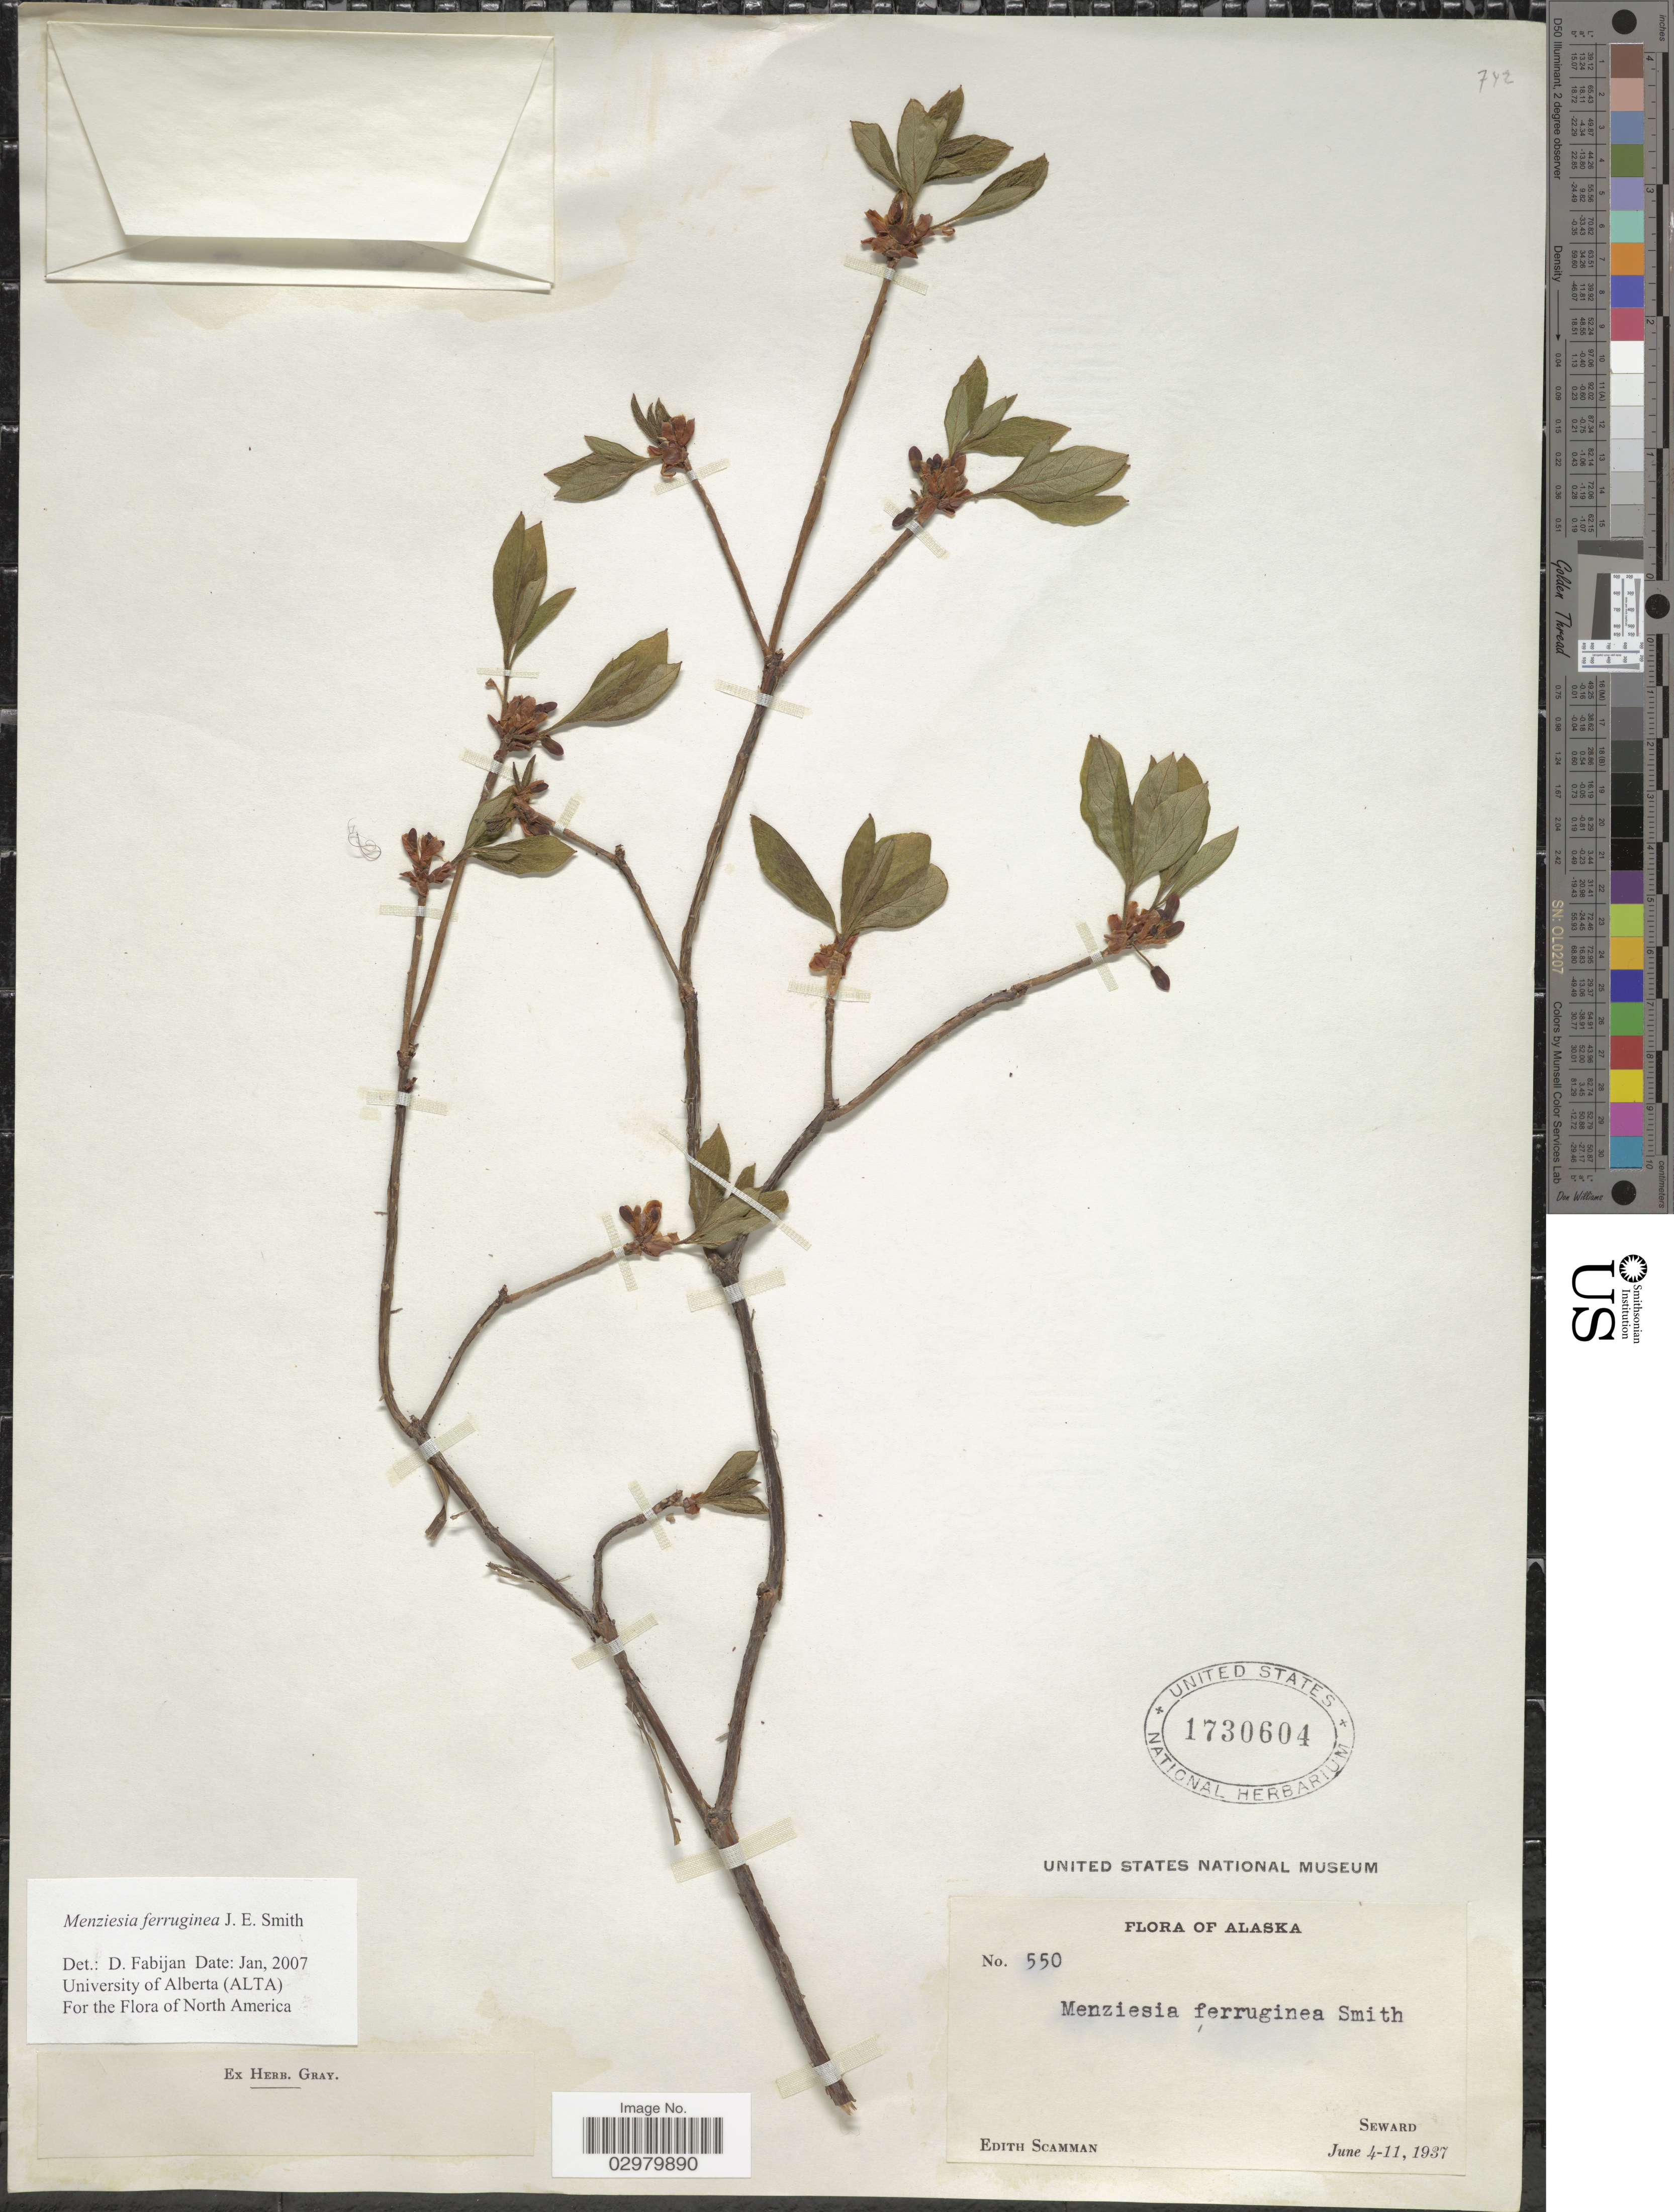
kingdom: Plantae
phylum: Tracheophyta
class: Magnoliopsida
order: Ericales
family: Ericaceae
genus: Menziesia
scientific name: Menziesia ferruginea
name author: Sm.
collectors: E. Scamman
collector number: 550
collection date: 1937-06-04/1937-06-11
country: United States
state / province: Alaska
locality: Seward.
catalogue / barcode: US 1730604